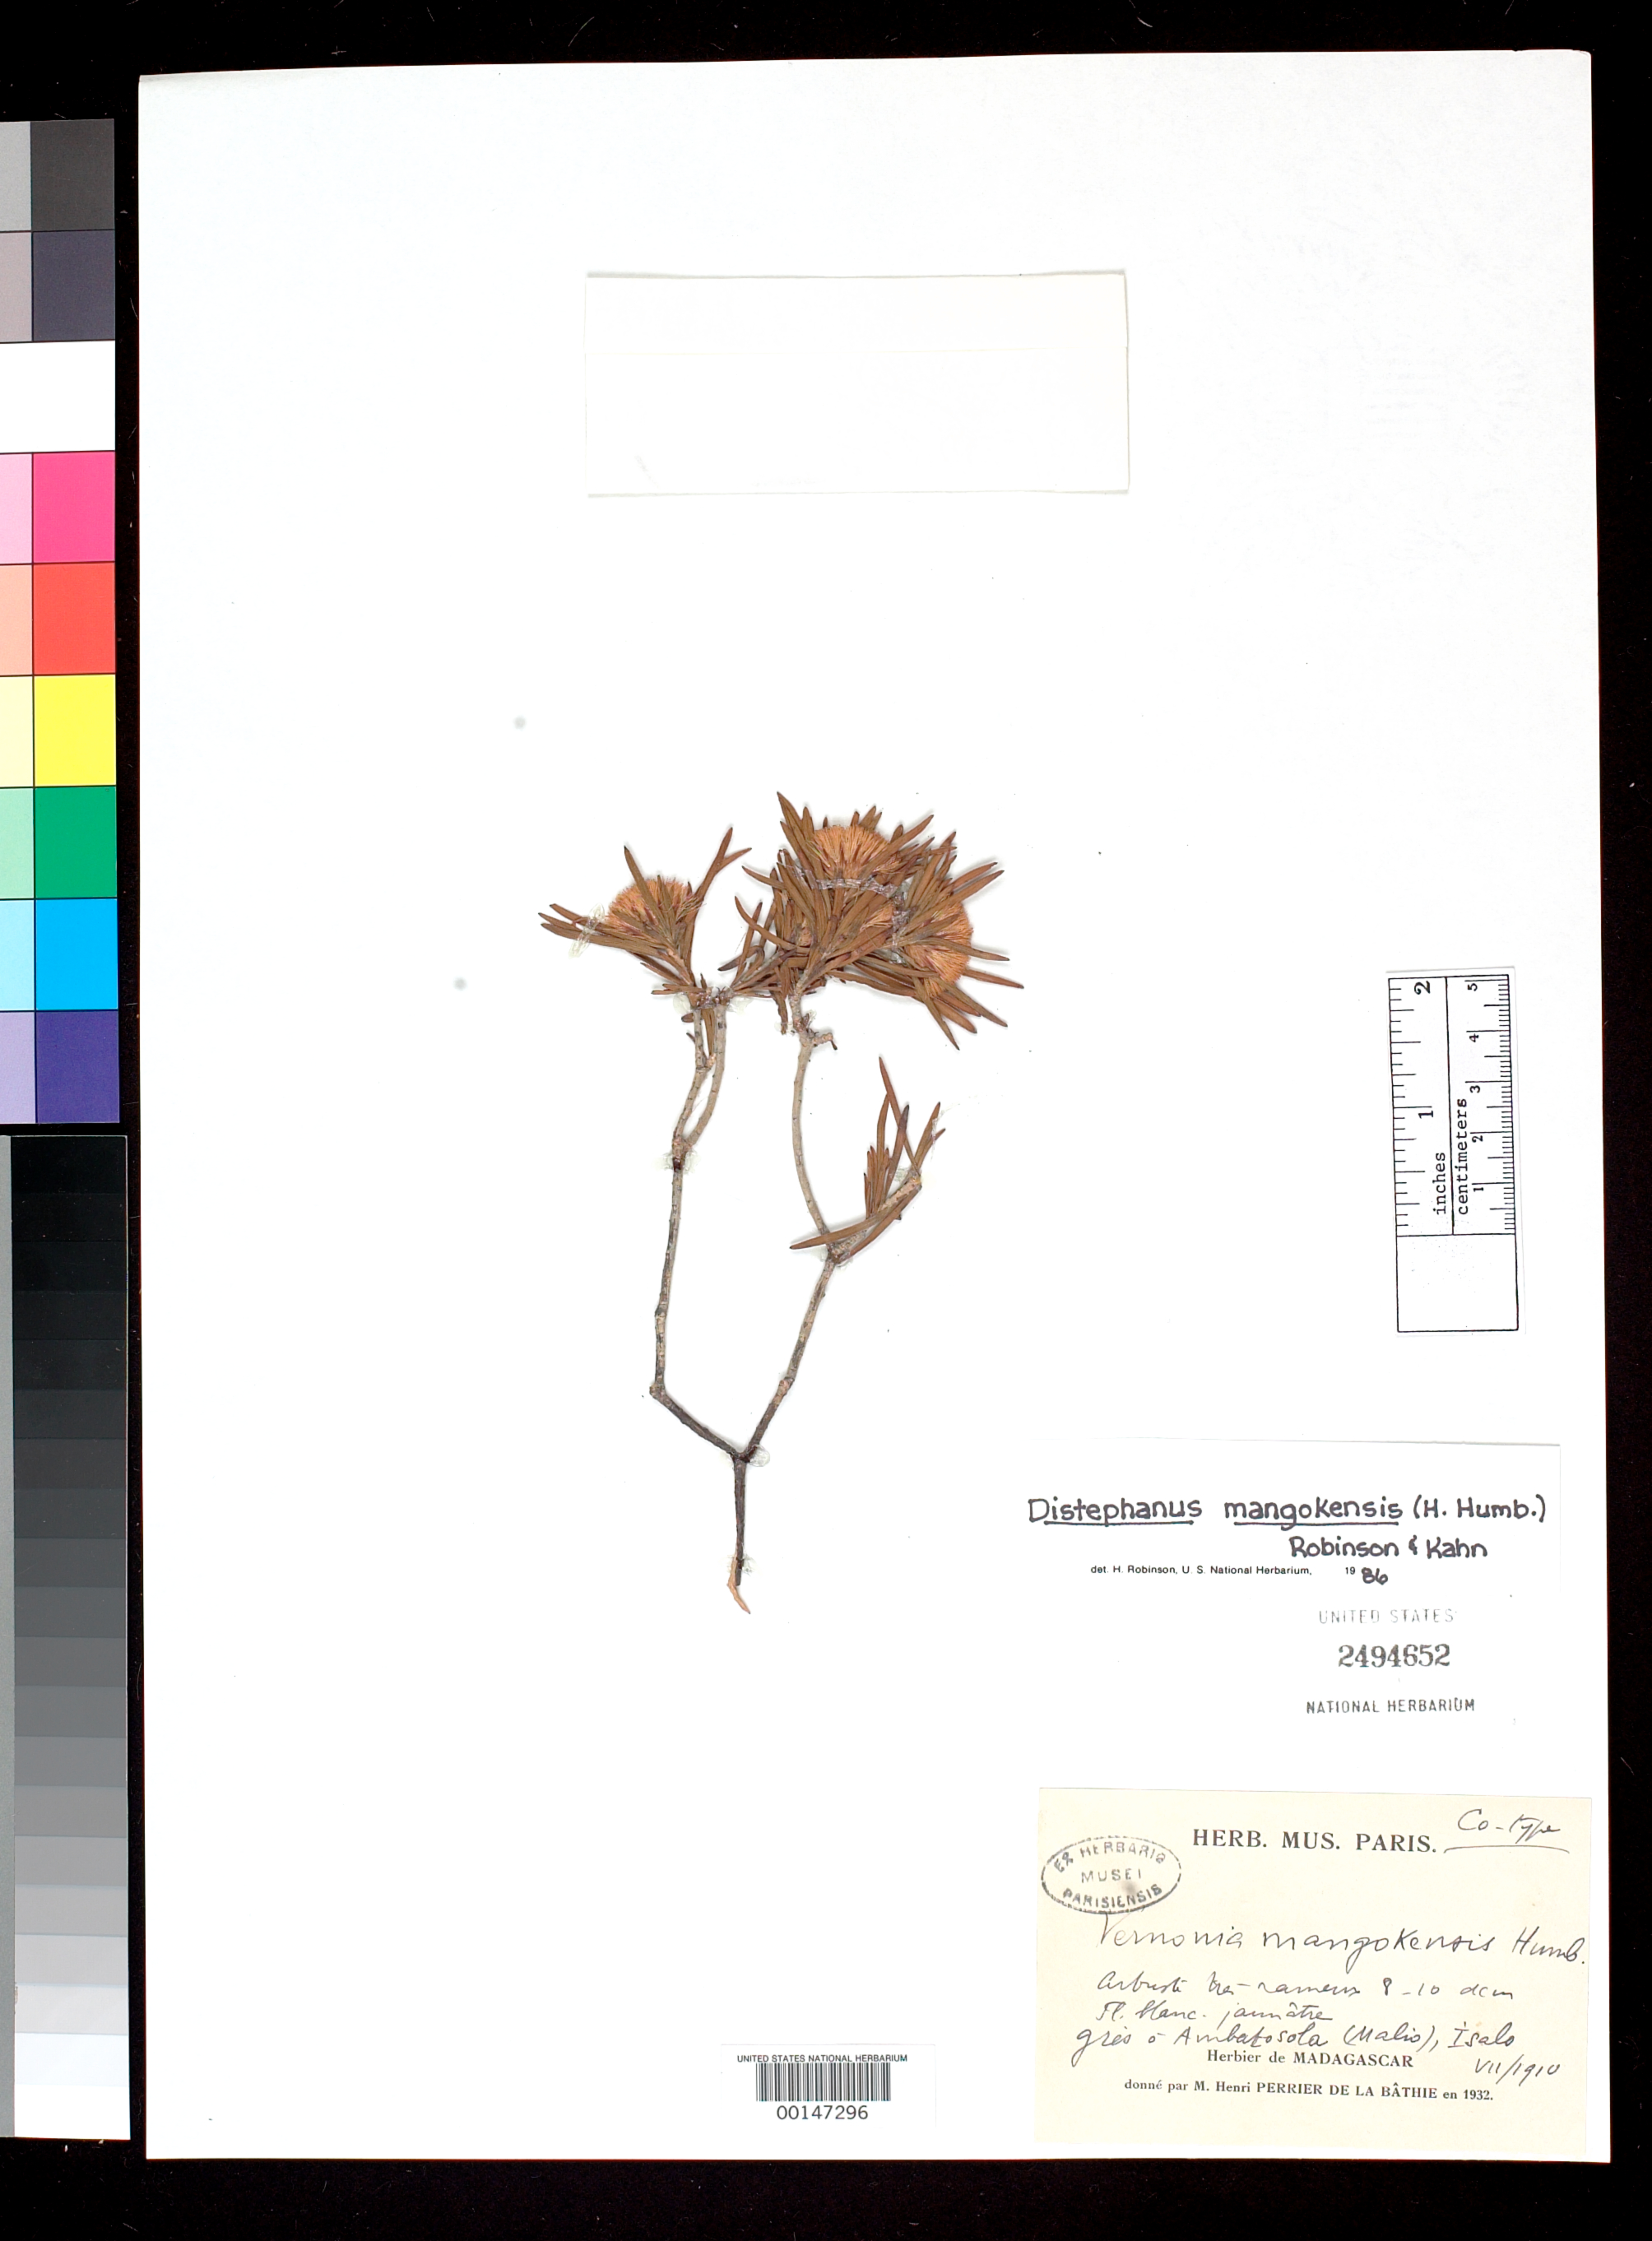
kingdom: Plantae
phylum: Tracheophyta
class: Magnoliopsida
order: Asterales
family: Asteraceae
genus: Vernonia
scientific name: Vernonia mangonkensis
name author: Humbert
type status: Isosyntype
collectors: H. Perrier de la Bâthie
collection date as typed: Jul 1910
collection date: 1910-07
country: Madagascar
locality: Ambatosola, Valee de la Malio, Isalo.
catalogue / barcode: US 2494652